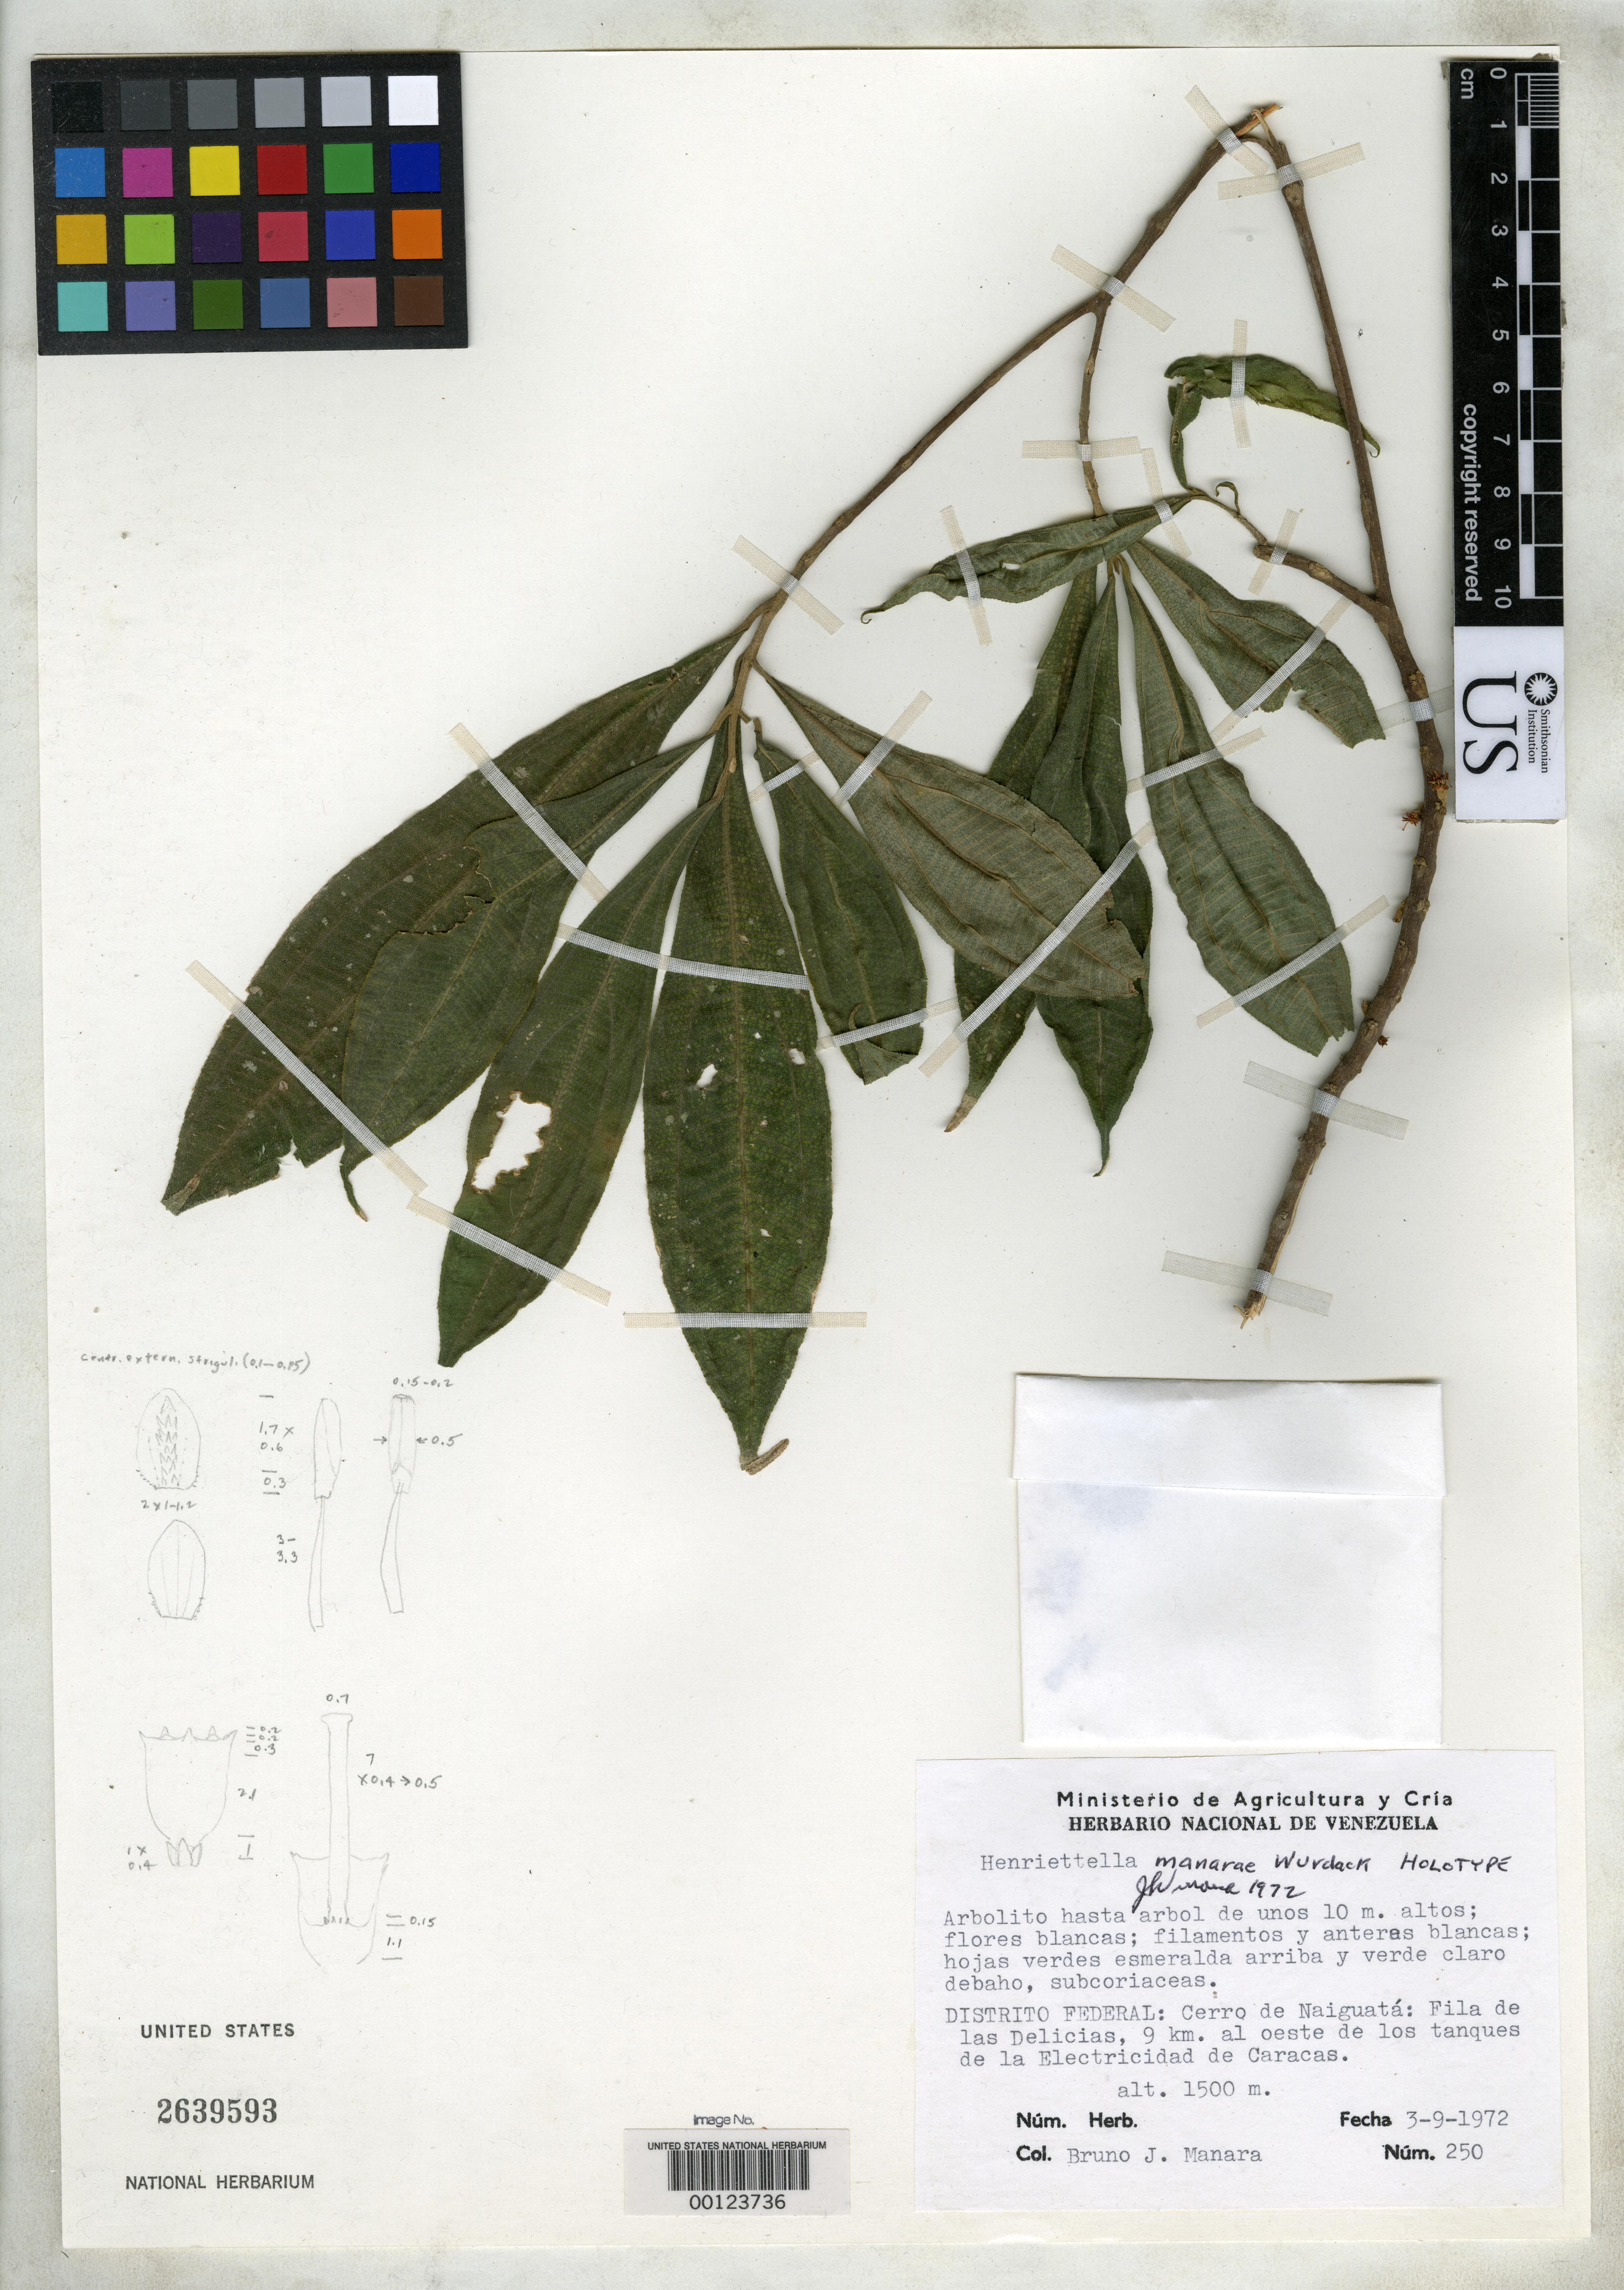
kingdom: Plantae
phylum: Tracheophyta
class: Magnoliopsida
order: Myrtales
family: Melastomataceae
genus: Henriettella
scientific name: Henriettella manarae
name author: Wurdack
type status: Holotype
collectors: B. Manara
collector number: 250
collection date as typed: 03 Sep 1972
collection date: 1972-09-03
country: Venezuela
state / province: Distrito Federal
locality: Cerro Naiguata.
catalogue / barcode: US 2639593